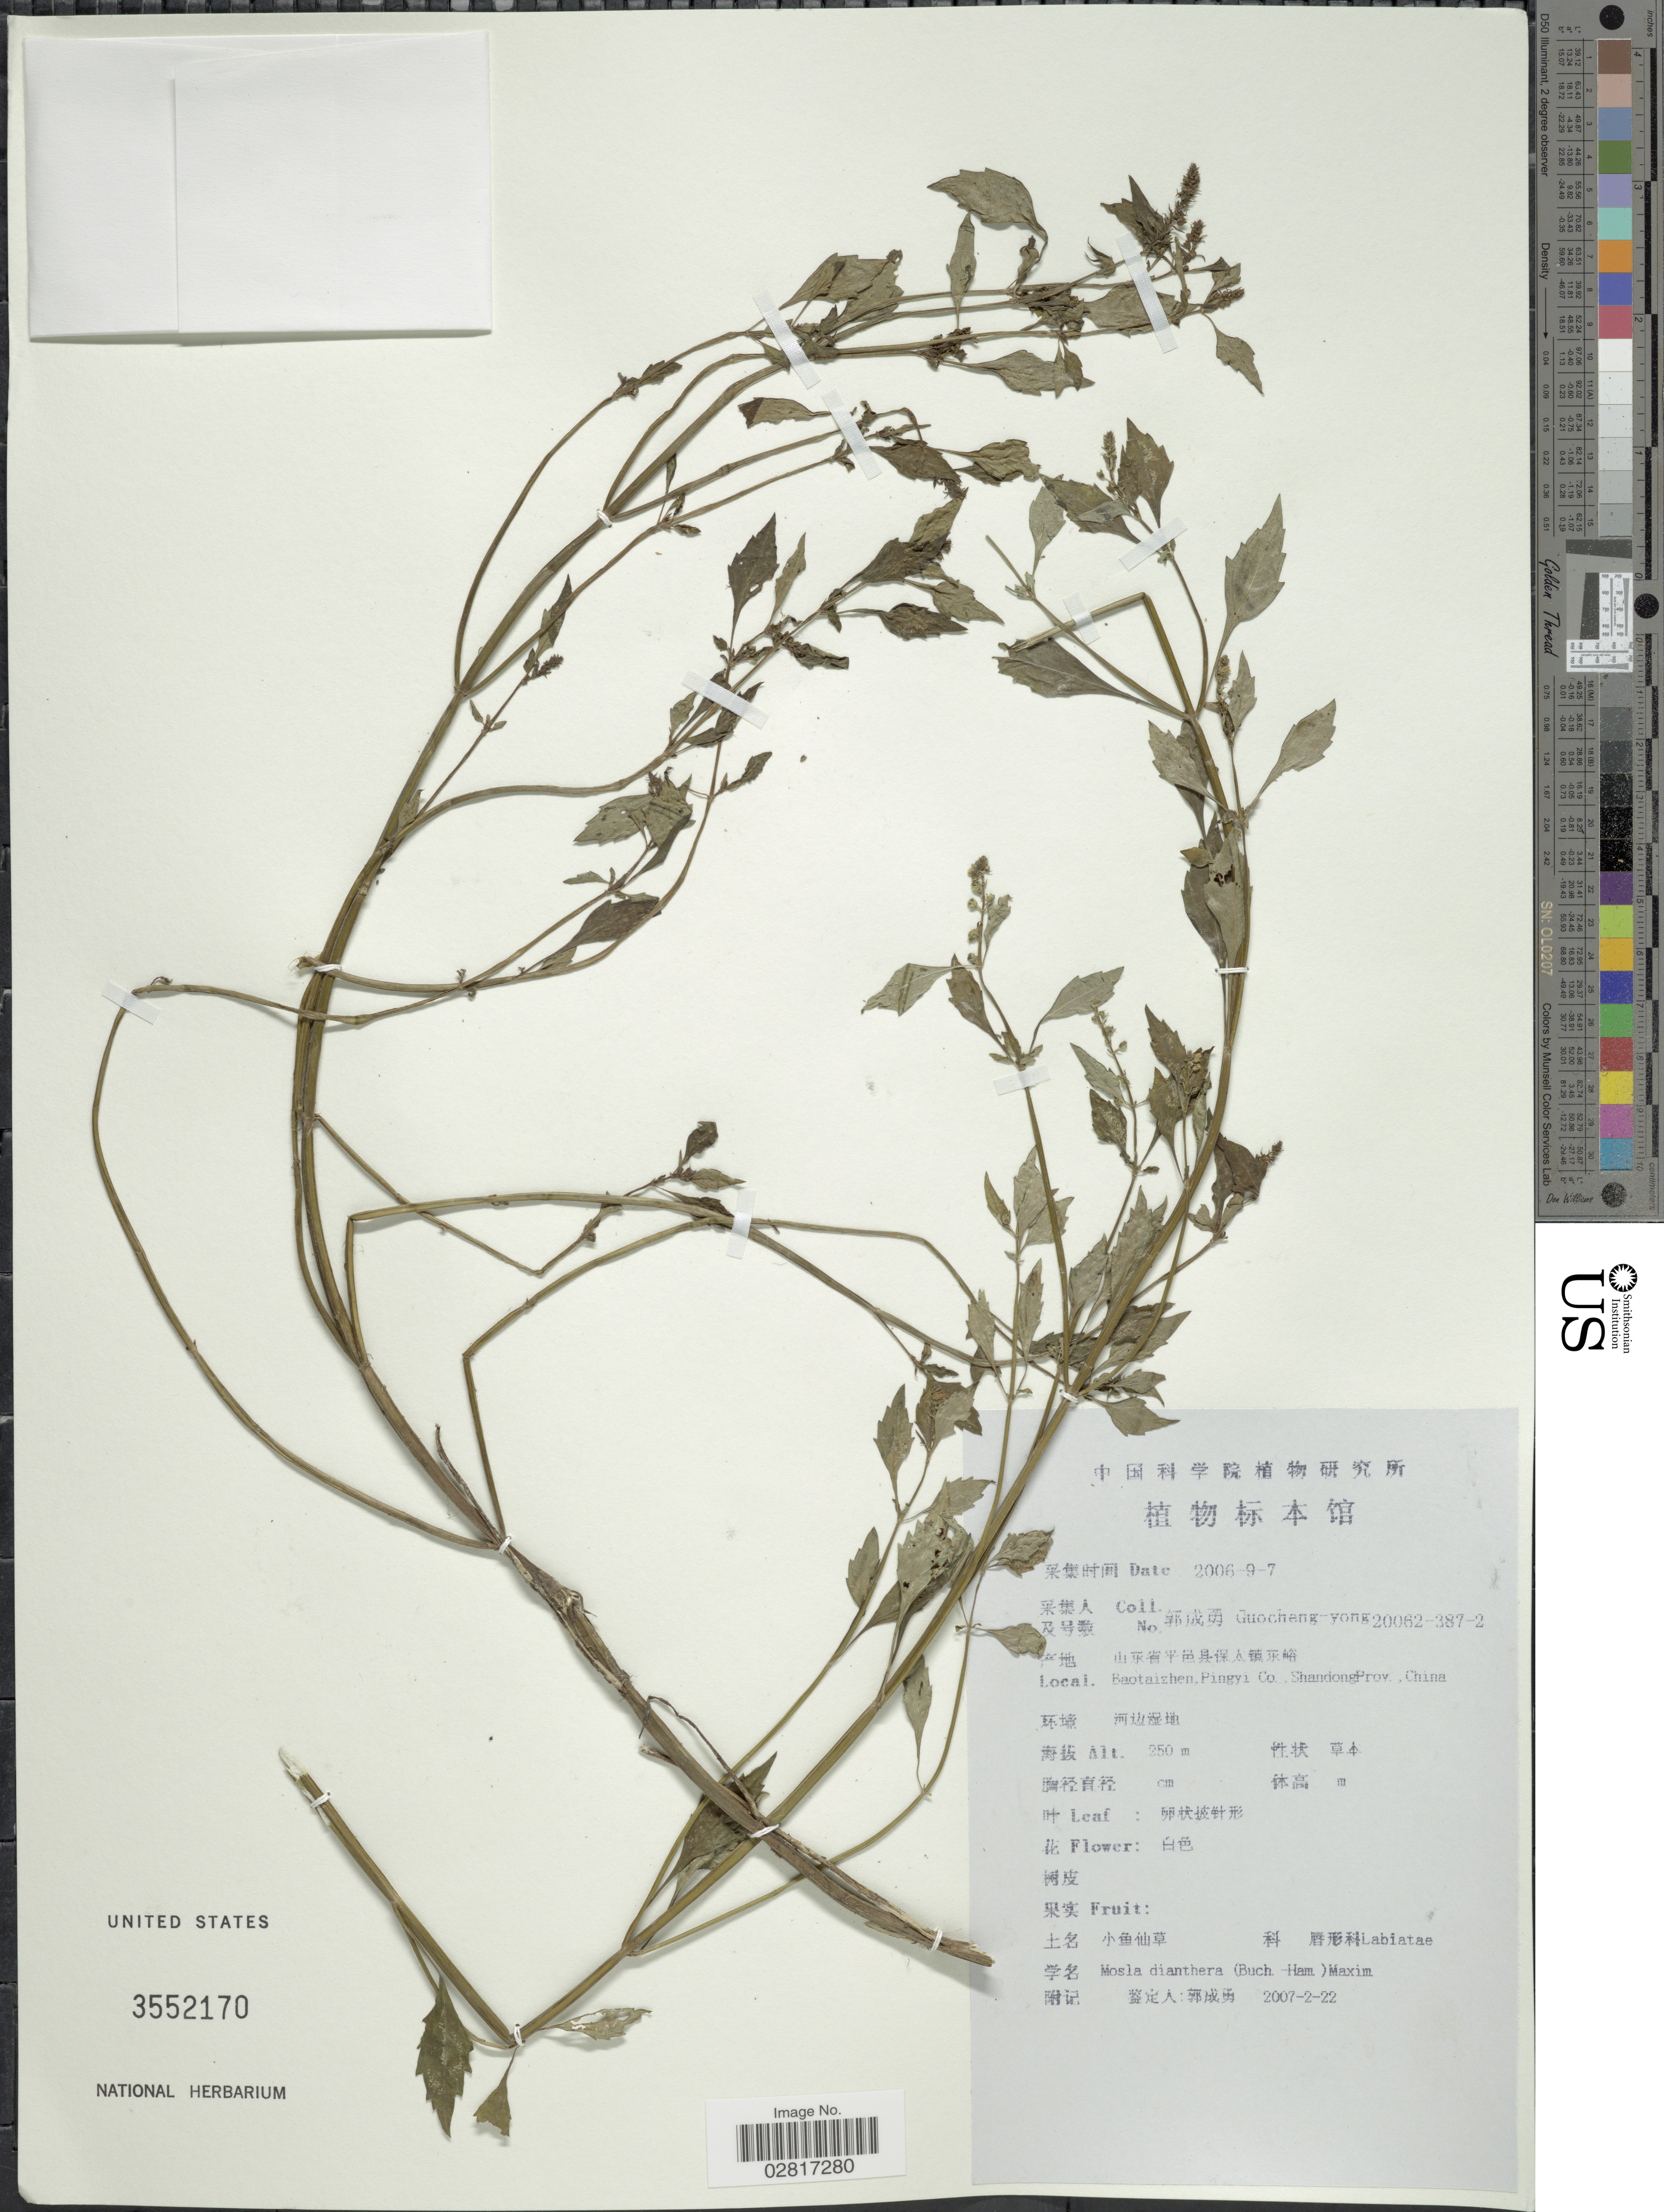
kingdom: Plantae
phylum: Tracheophyta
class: Magnoliopsida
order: Lamiales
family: Lamiaceae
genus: Mosla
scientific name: Mosla dianthera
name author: (Roxb.) Maxim.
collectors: Guo cheng-yong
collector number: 20062-387-2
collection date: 2006-09-07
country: China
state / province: Shandong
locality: Baotaizhen, Pingyi Co.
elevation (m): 250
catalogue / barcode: US 3552170